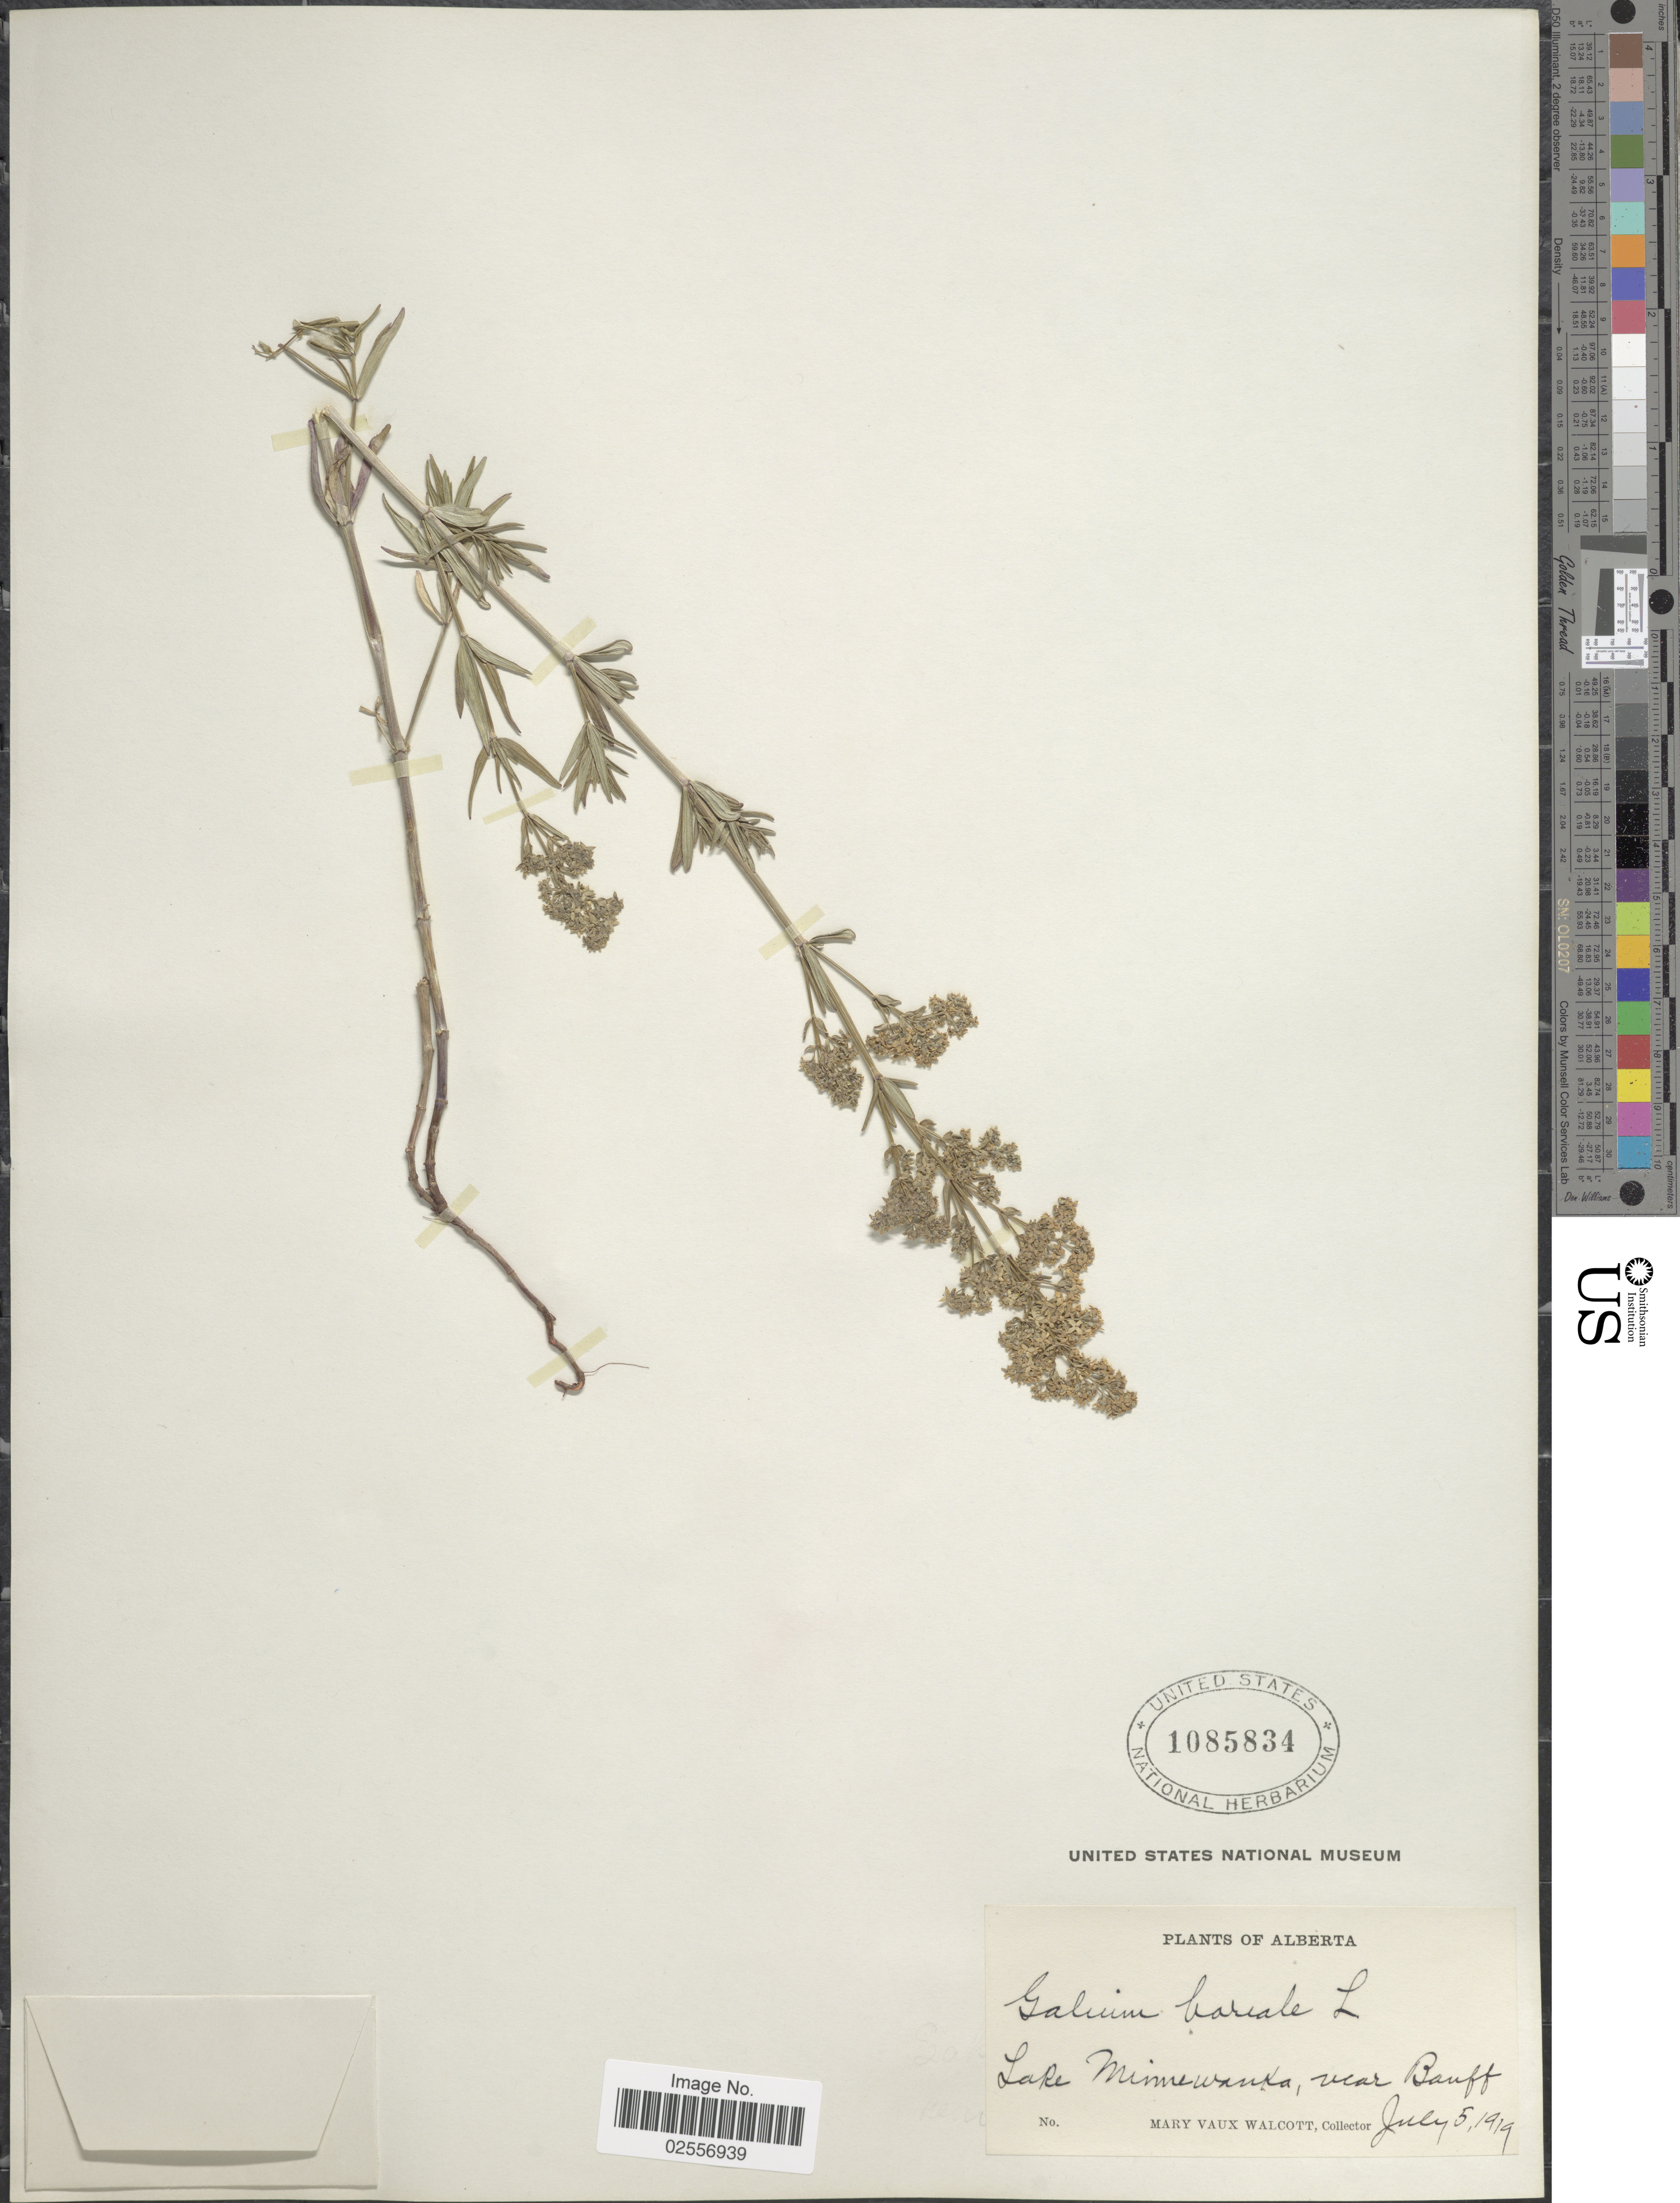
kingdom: Plantae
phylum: Tracheophyta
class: Magnoliopsida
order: Gentianales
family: Rubiaceae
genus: Galium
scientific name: Galium boreale L.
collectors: M. Walcott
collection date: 1919-07-05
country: Canada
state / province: Alberta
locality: Lake Minnewanka, near Banff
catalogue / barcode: US 1085834